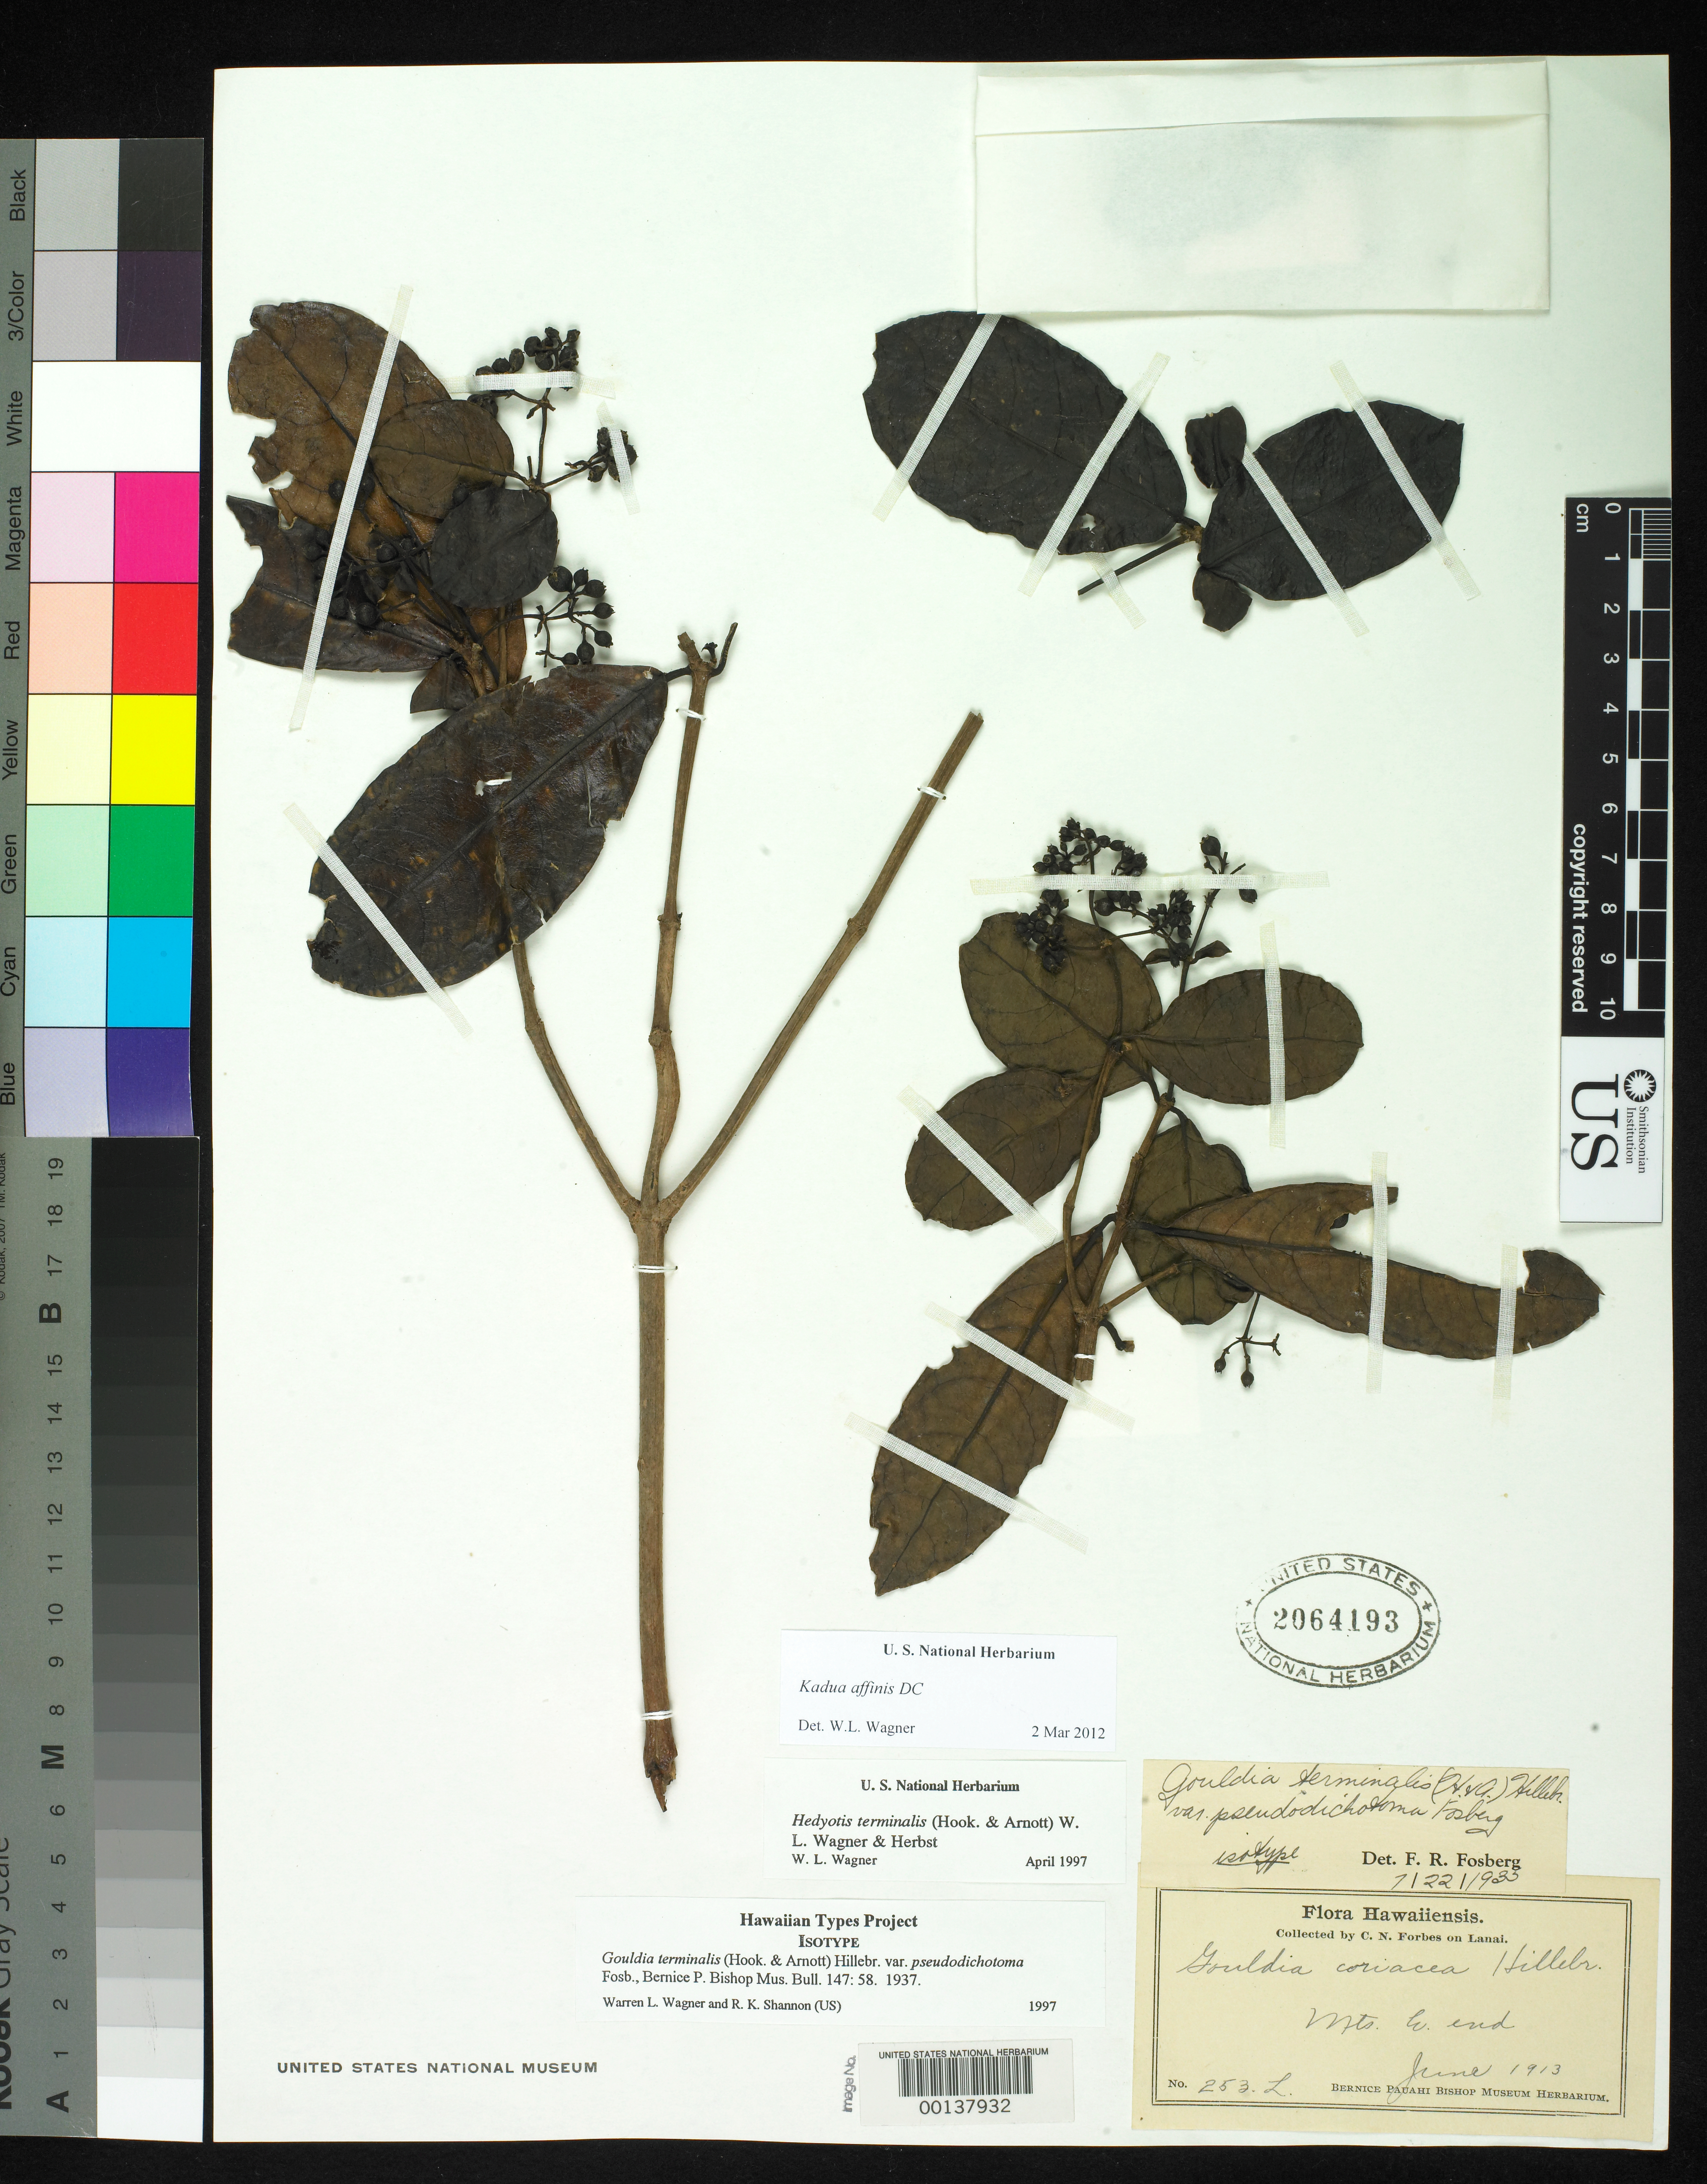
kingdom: Plantae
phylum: Tracheophyta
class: Magnoliopsida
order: Gentianales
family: Rubiaceae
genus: Gouldia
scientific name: Gouldia terminalis var. pseudodichotoma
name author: Fosberg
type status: Isotype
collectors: C. N. Forbes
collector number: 253.L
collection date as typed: Jun 1913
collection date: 1913-06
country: United States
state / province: Hawaii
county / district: Maui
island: Lana'i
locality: Mts. E end.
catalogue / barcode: US 2064193